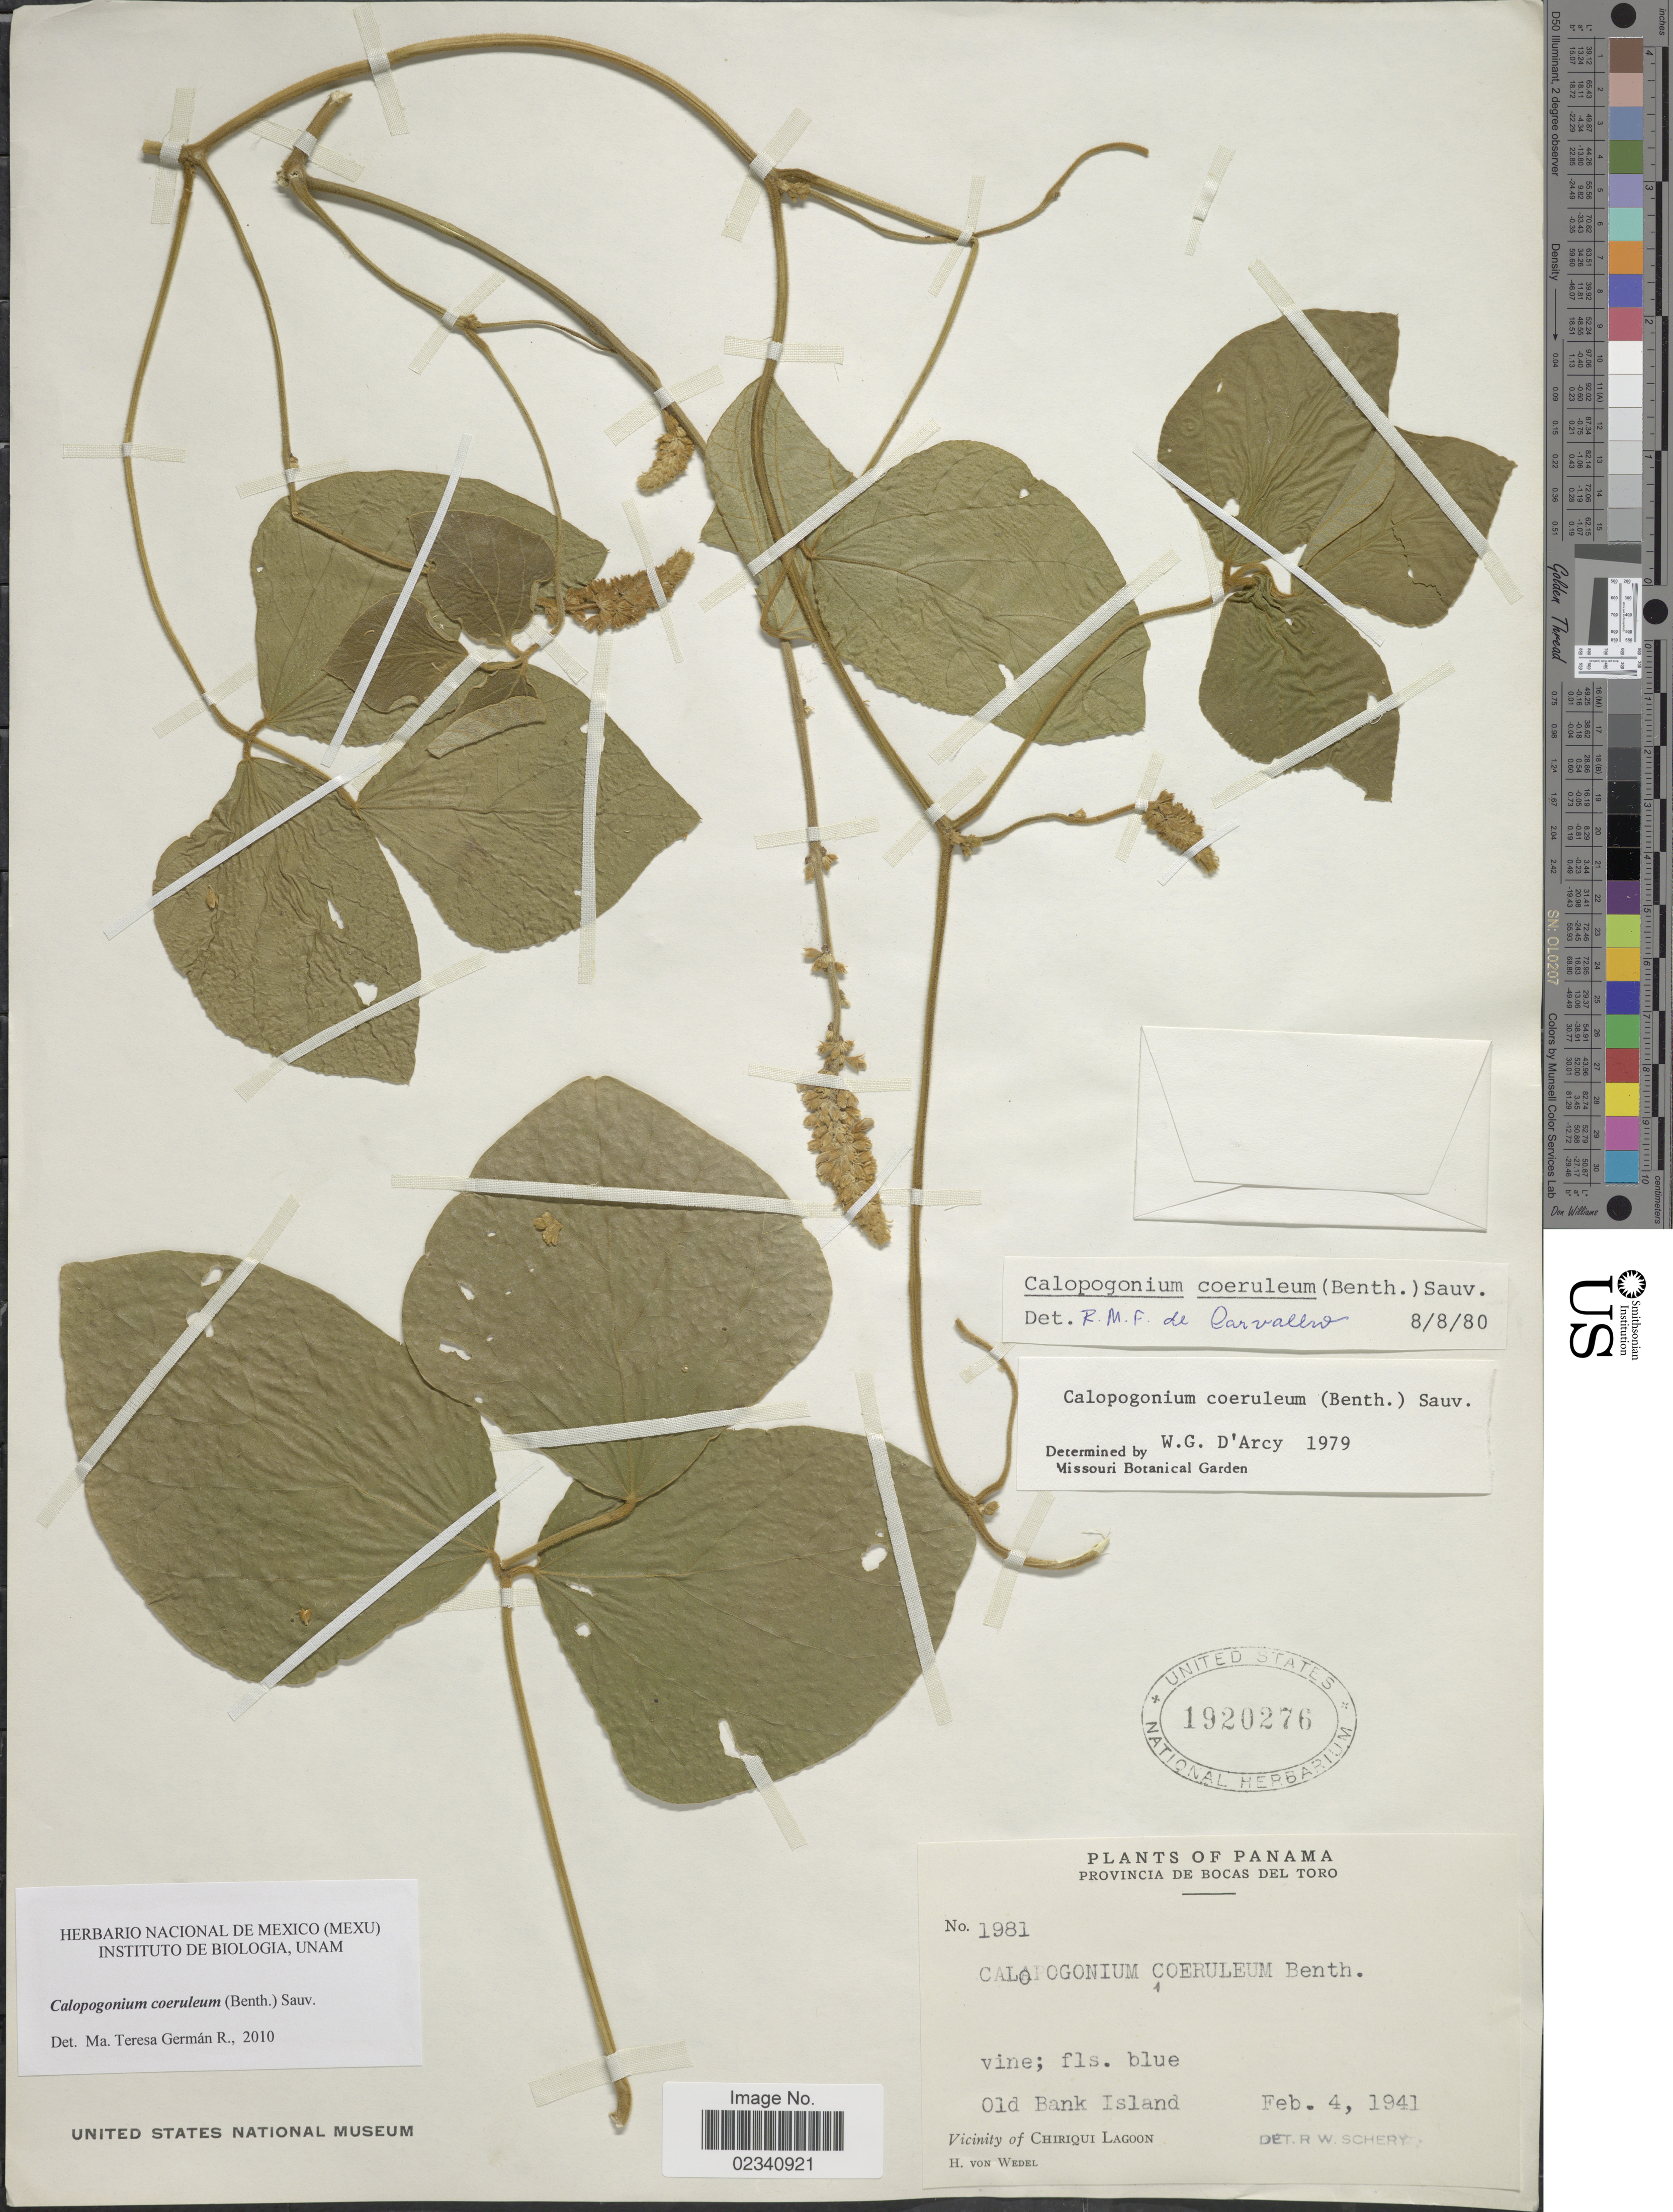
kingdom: Plantae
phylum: Tracheophyta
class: Magnoliopsida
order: Fabales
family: Fabaceae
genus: Calopogonium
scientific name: Calopogonium caeruleum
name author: (Benth.) C. Wright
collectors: H. von Wedel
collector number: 1981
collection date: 1941-02-04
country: Panama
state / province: Bocas del Toro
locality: Old Bank Island, Vicinity of Chiriqui Lagoon.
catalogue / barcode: US 1920276